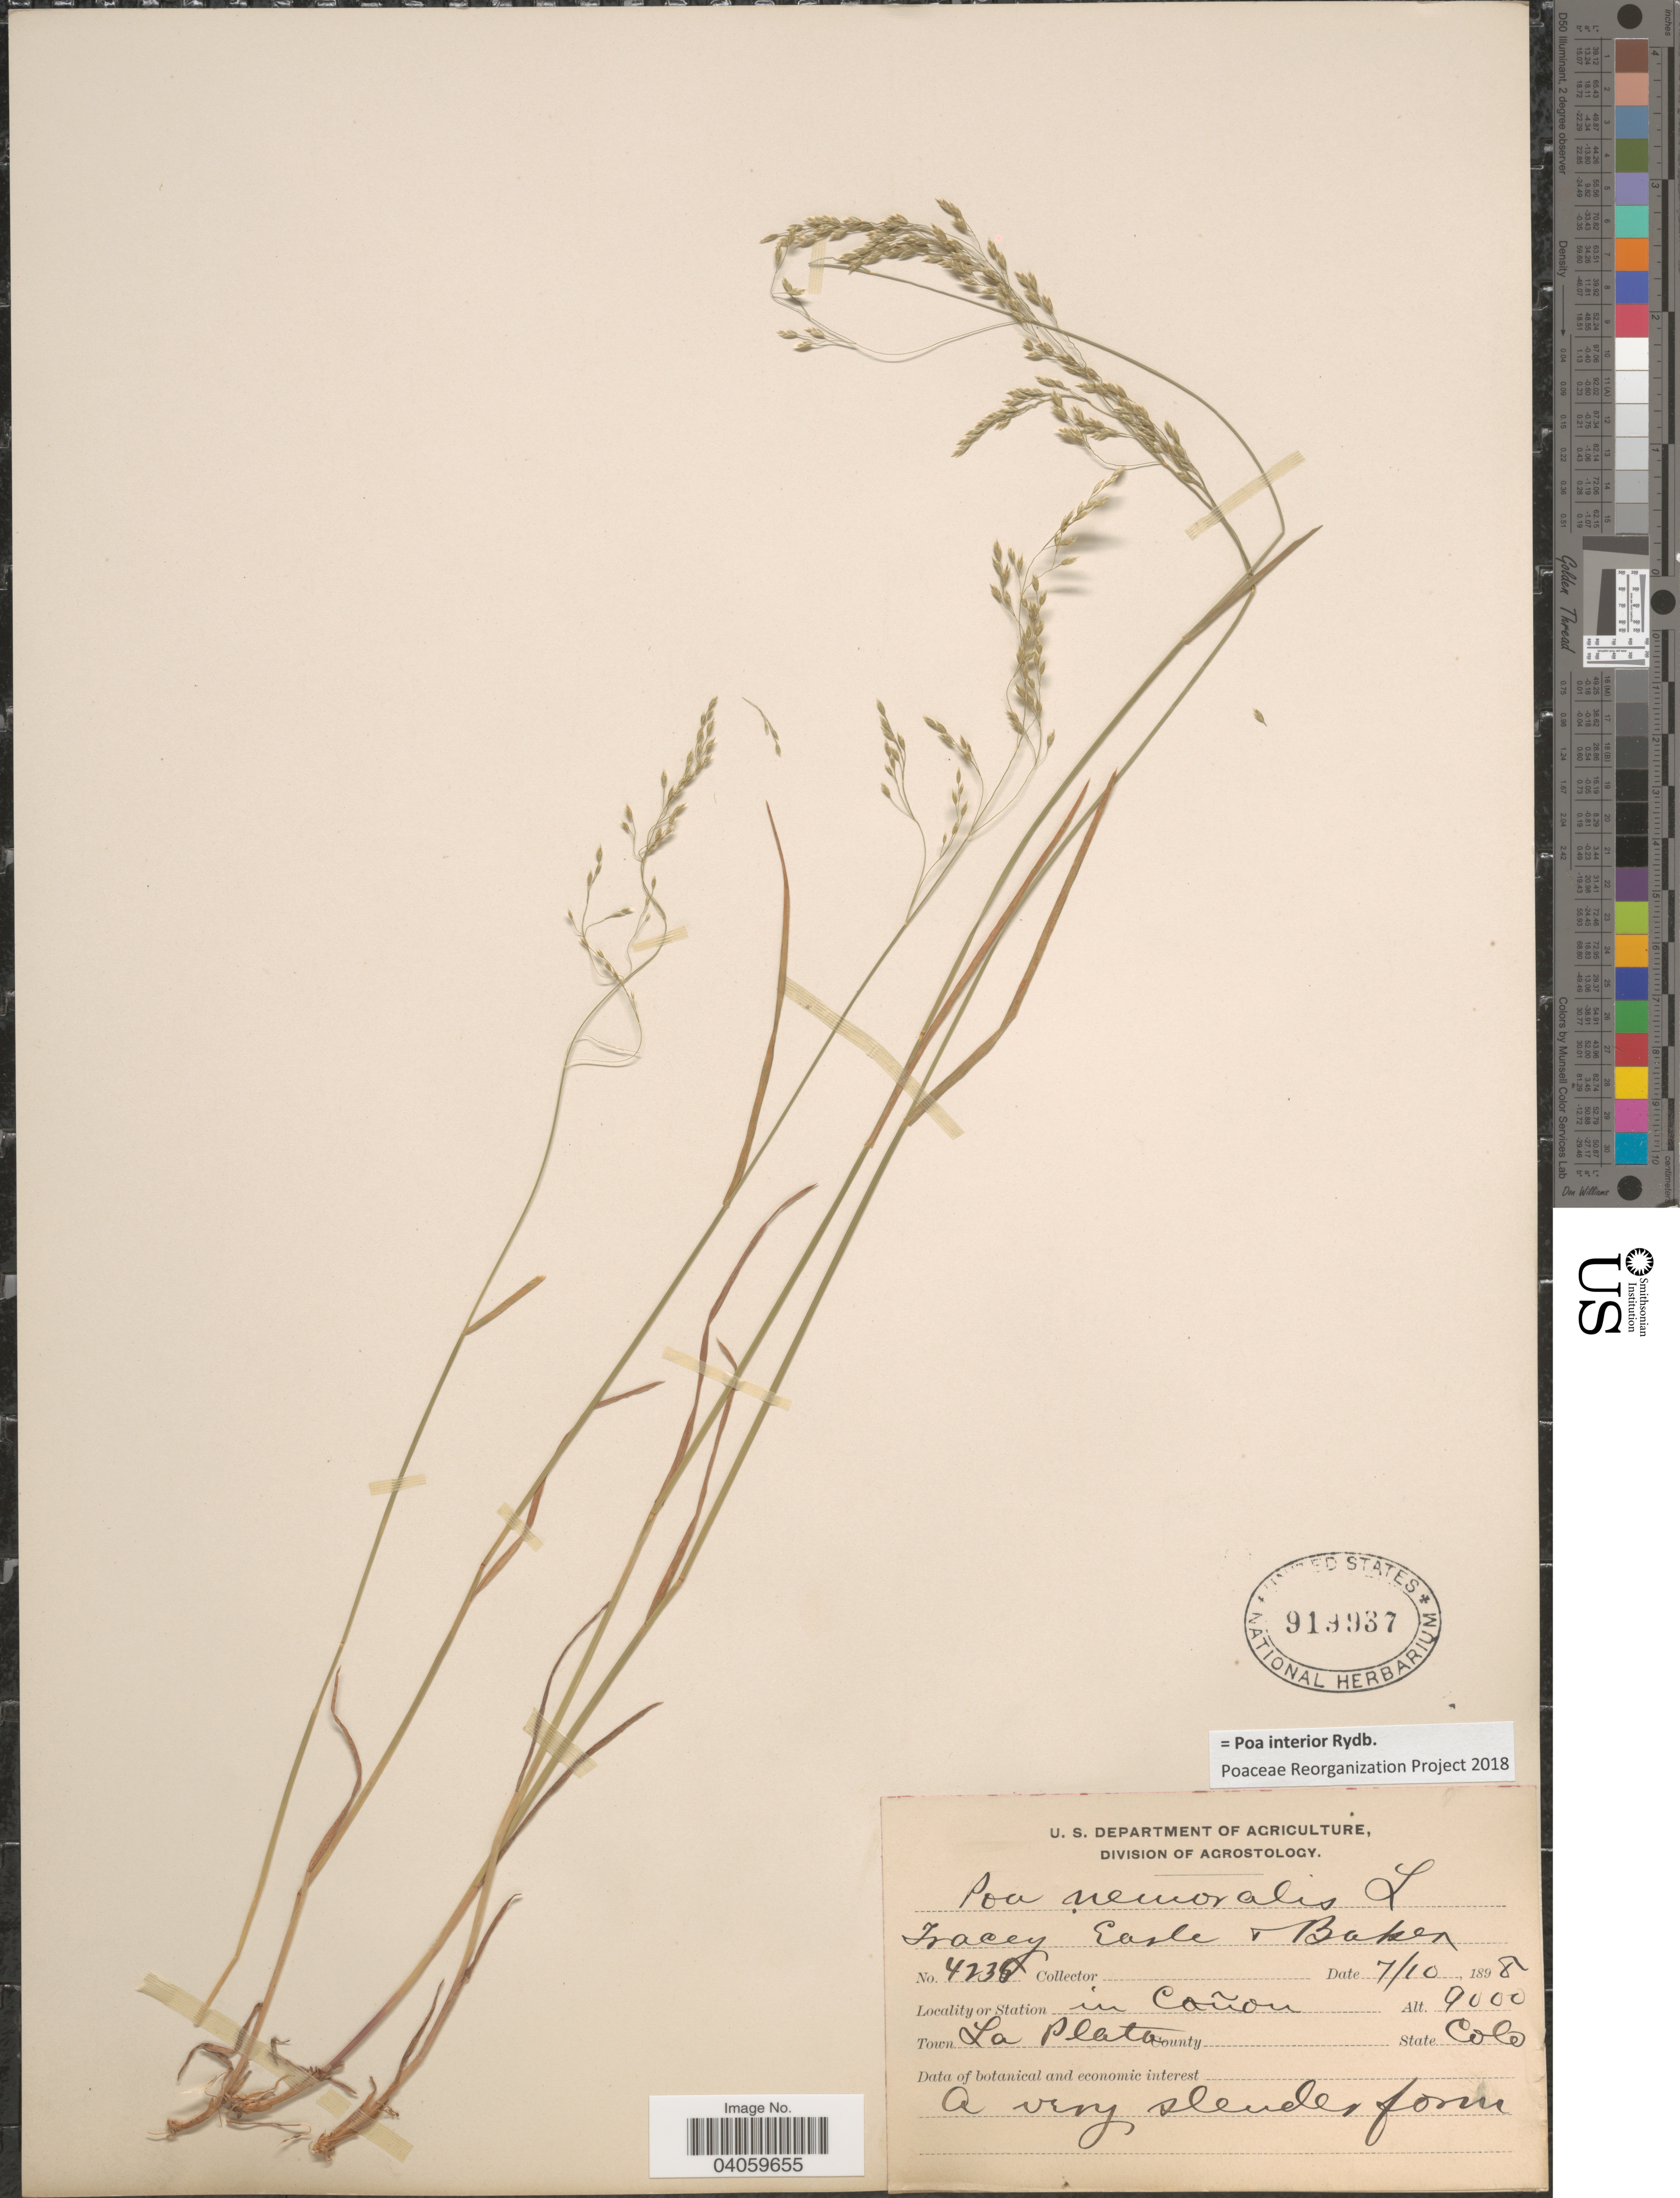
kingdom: Plantae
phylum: Tracheophyta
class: Liliopsida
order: Poales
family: Poaceae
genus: Poa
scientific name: Poa interior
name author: Rydb.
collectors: Tracey, -. Earle & -- Baker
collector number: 4235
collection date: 1898-07-10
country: United States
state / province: Colorado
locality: Station in Cañon. Town La Plata.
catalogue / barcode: US 919937